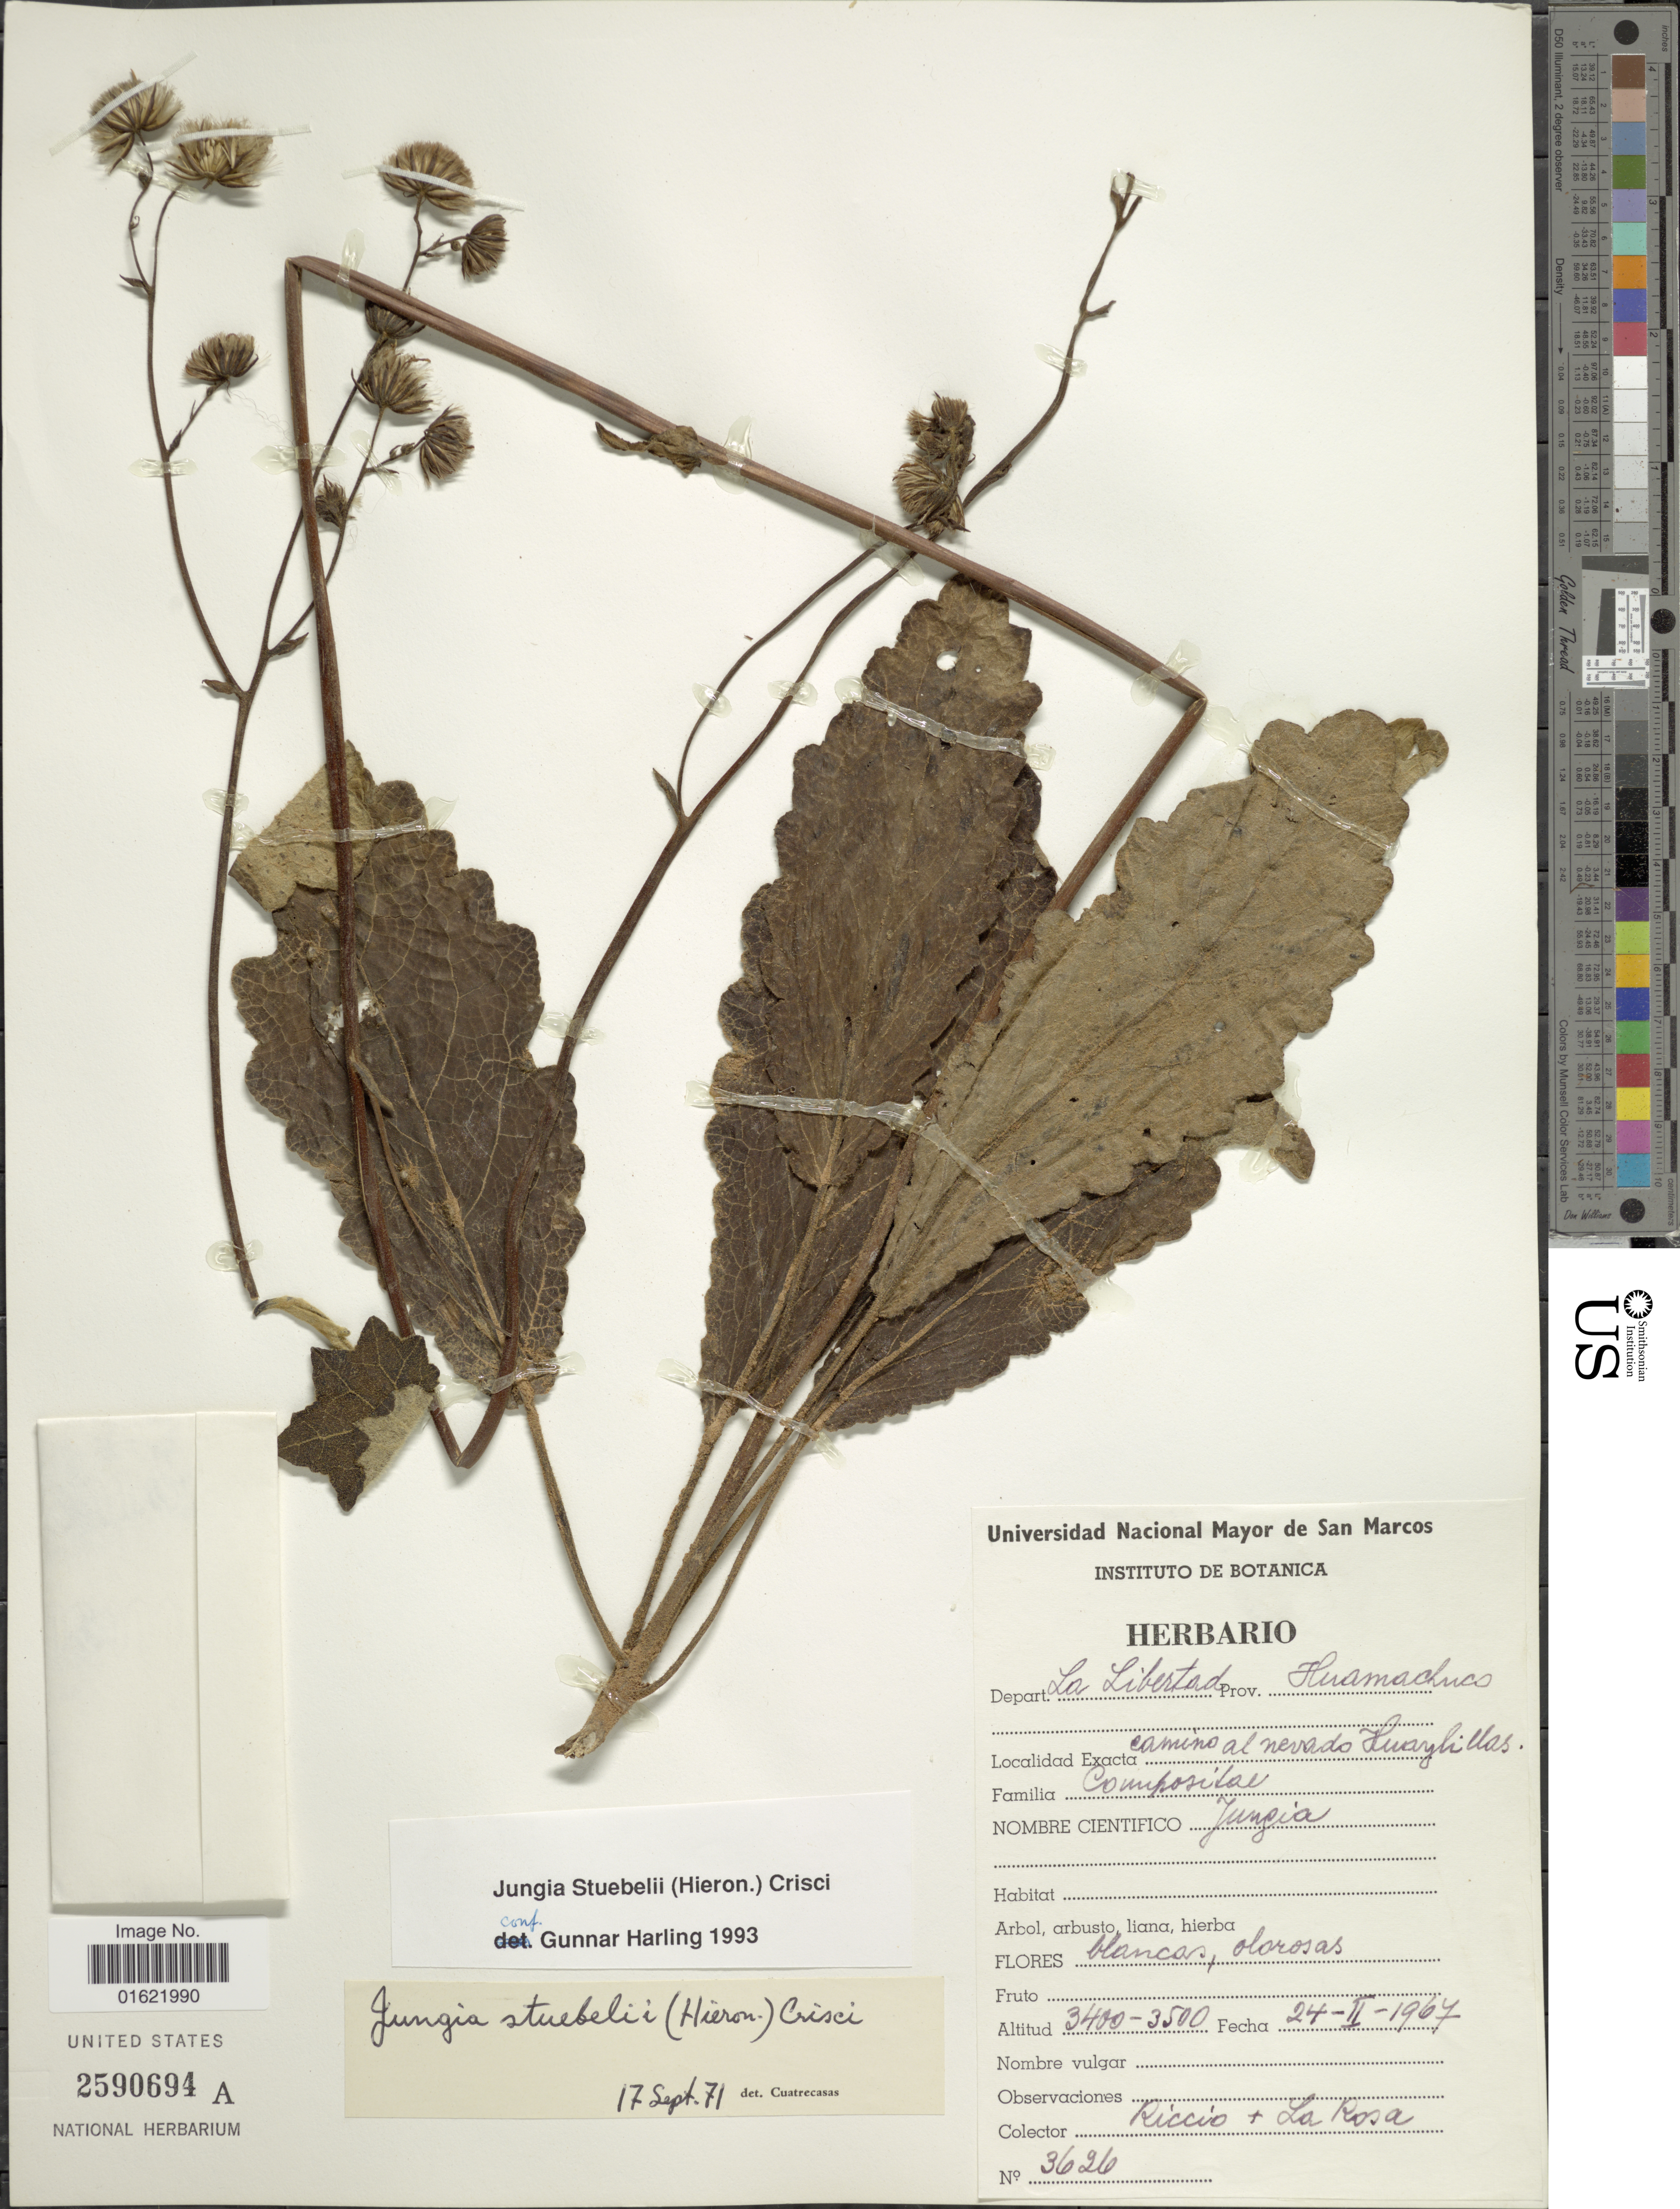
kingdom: Plantae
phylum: Tracheophyta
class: Magnoliopsida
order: Asterales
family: Asteraceae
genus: Jungia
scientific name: Jungia stuebelli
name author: (Hieron.) Crisci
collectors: F. Riccio & -. La Rosa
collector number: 3626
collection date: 1967-02-24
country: Peru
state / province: La Libertad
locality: Prov. Huamachino. Camino al nevado Hualillas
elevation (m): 3400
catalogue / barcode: US 2590694A